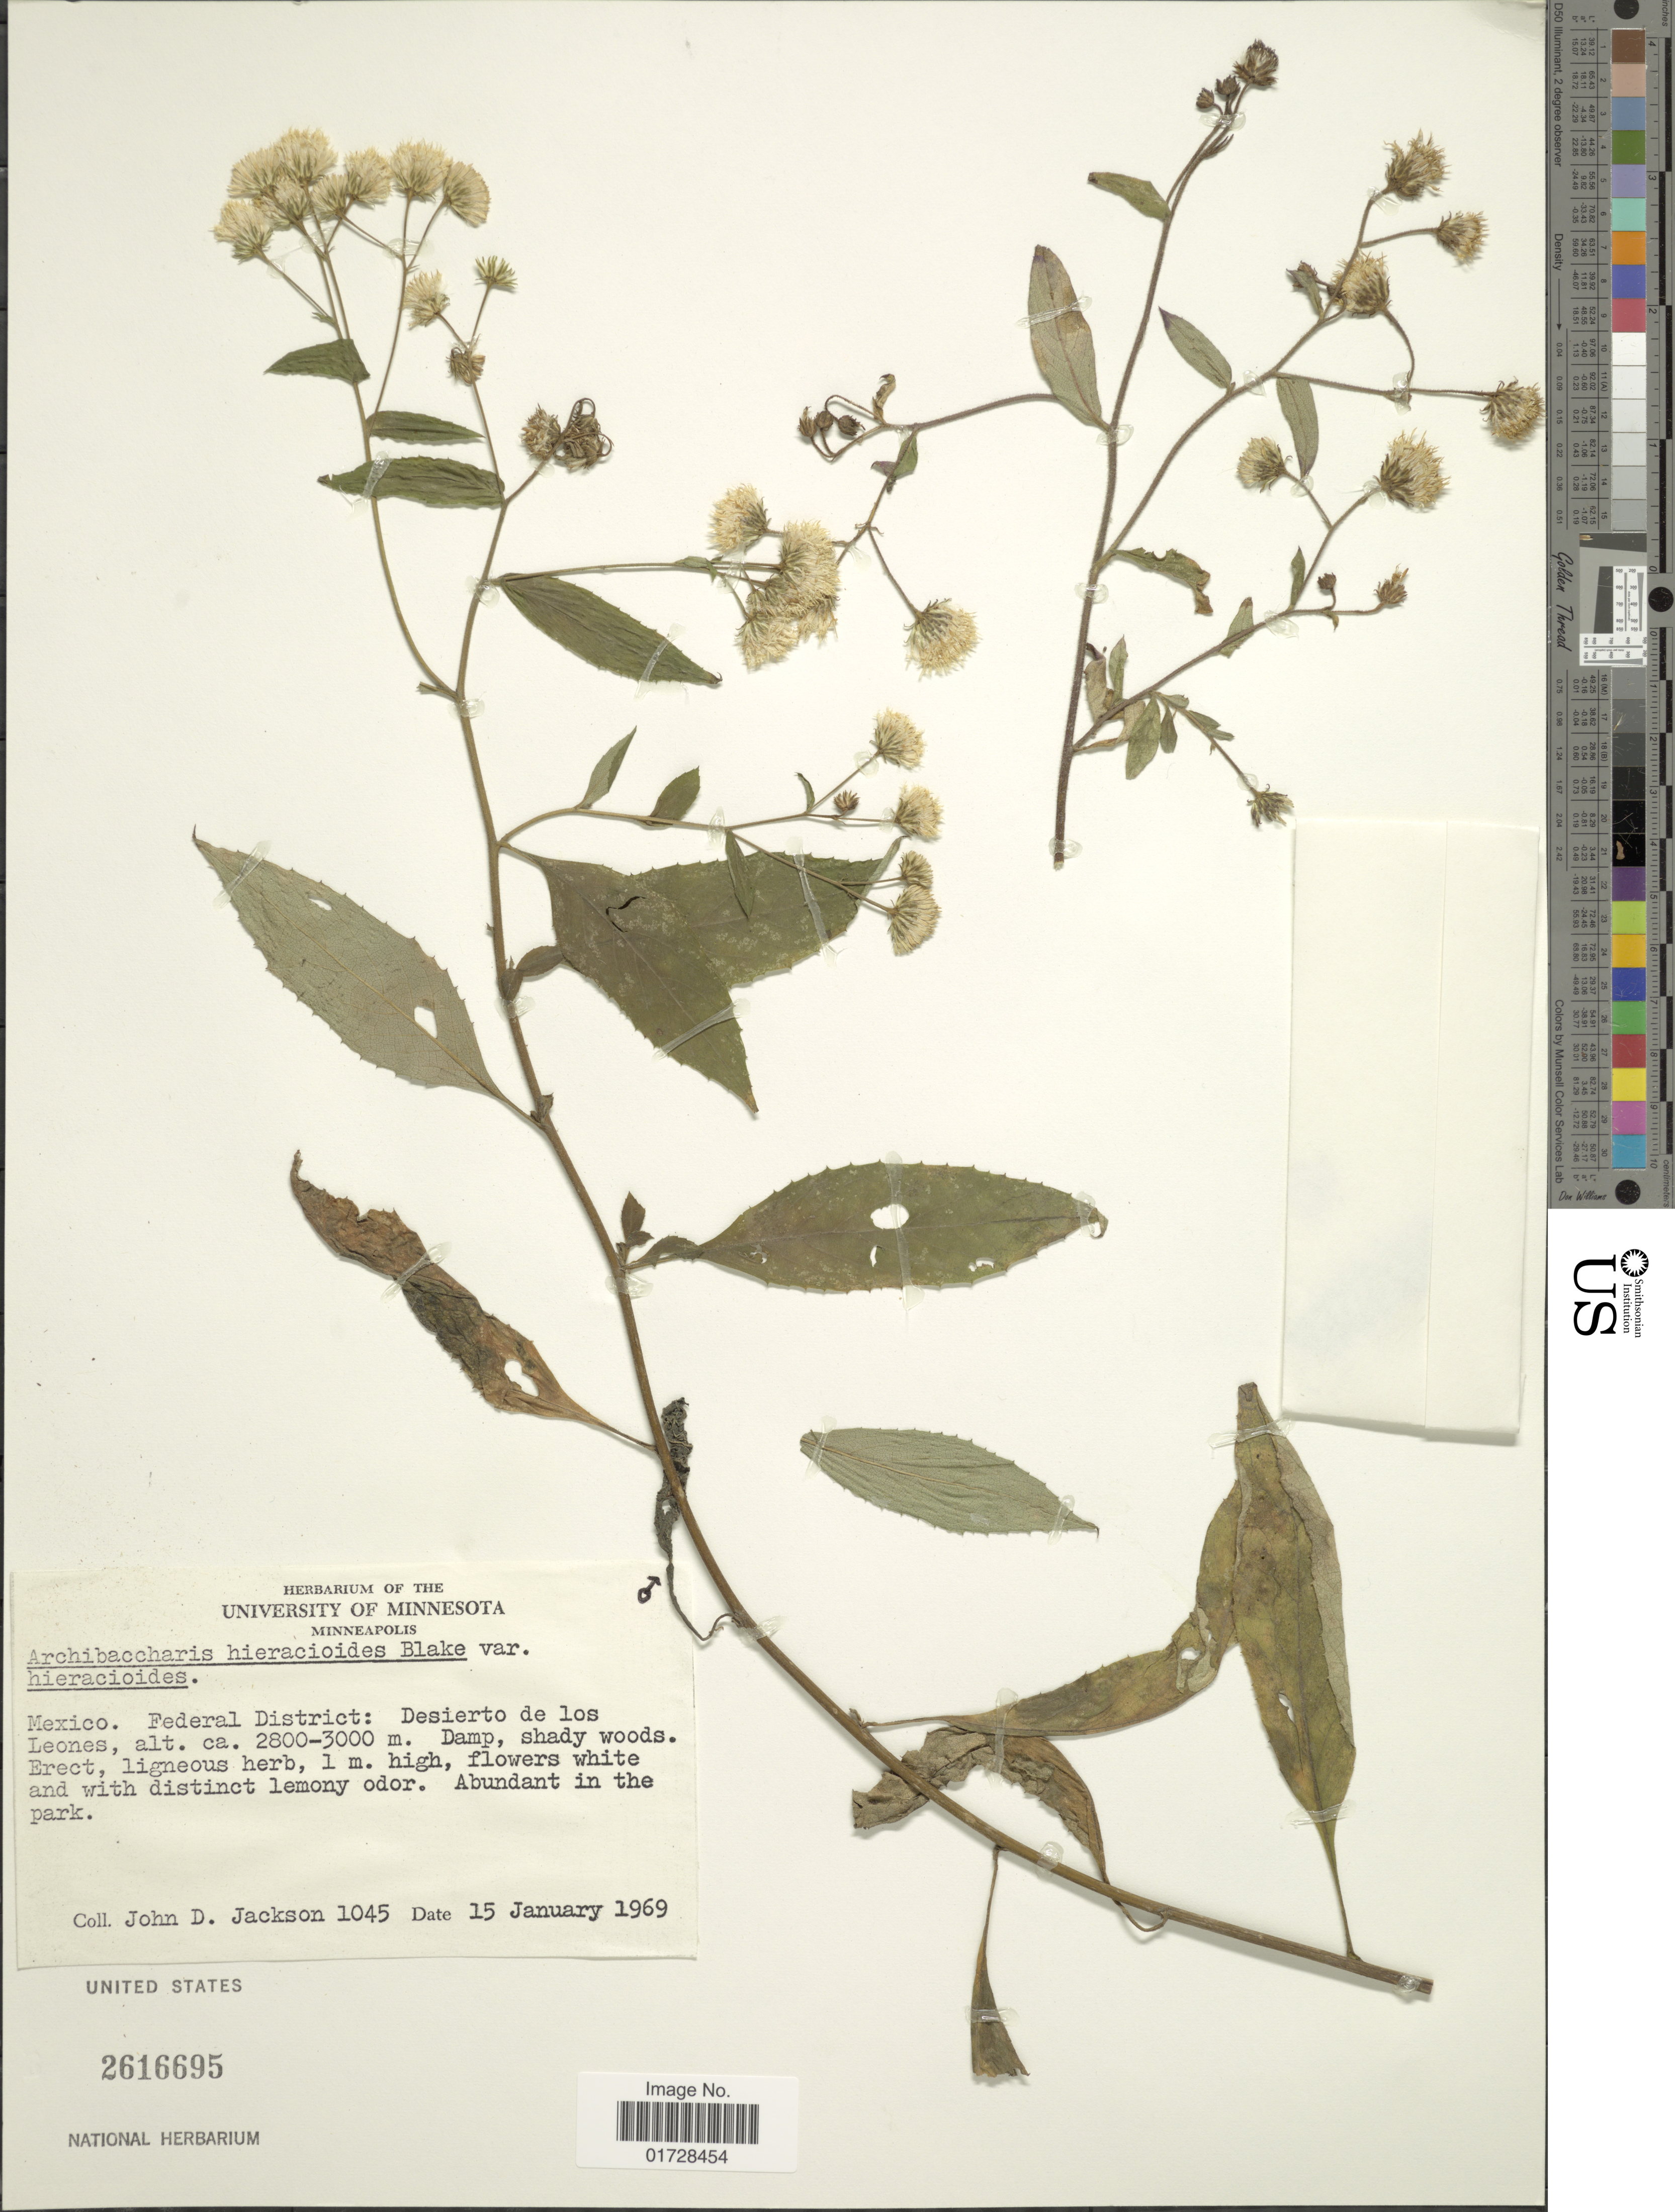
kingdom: Plantae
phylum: Tracheophyta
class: Magnoliopsida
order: Asterales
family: Asteraceae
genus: Archibaccharis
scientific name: Archibaccharis hieracioides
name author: (S.F. Blake) S.F. Blake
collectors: J. Jackson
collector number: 1045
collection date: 1969-01-15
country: Mexico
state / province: Distrito Federal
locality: Federal District, Desierto de los Leones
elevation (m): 2800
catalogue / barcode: US 2616695